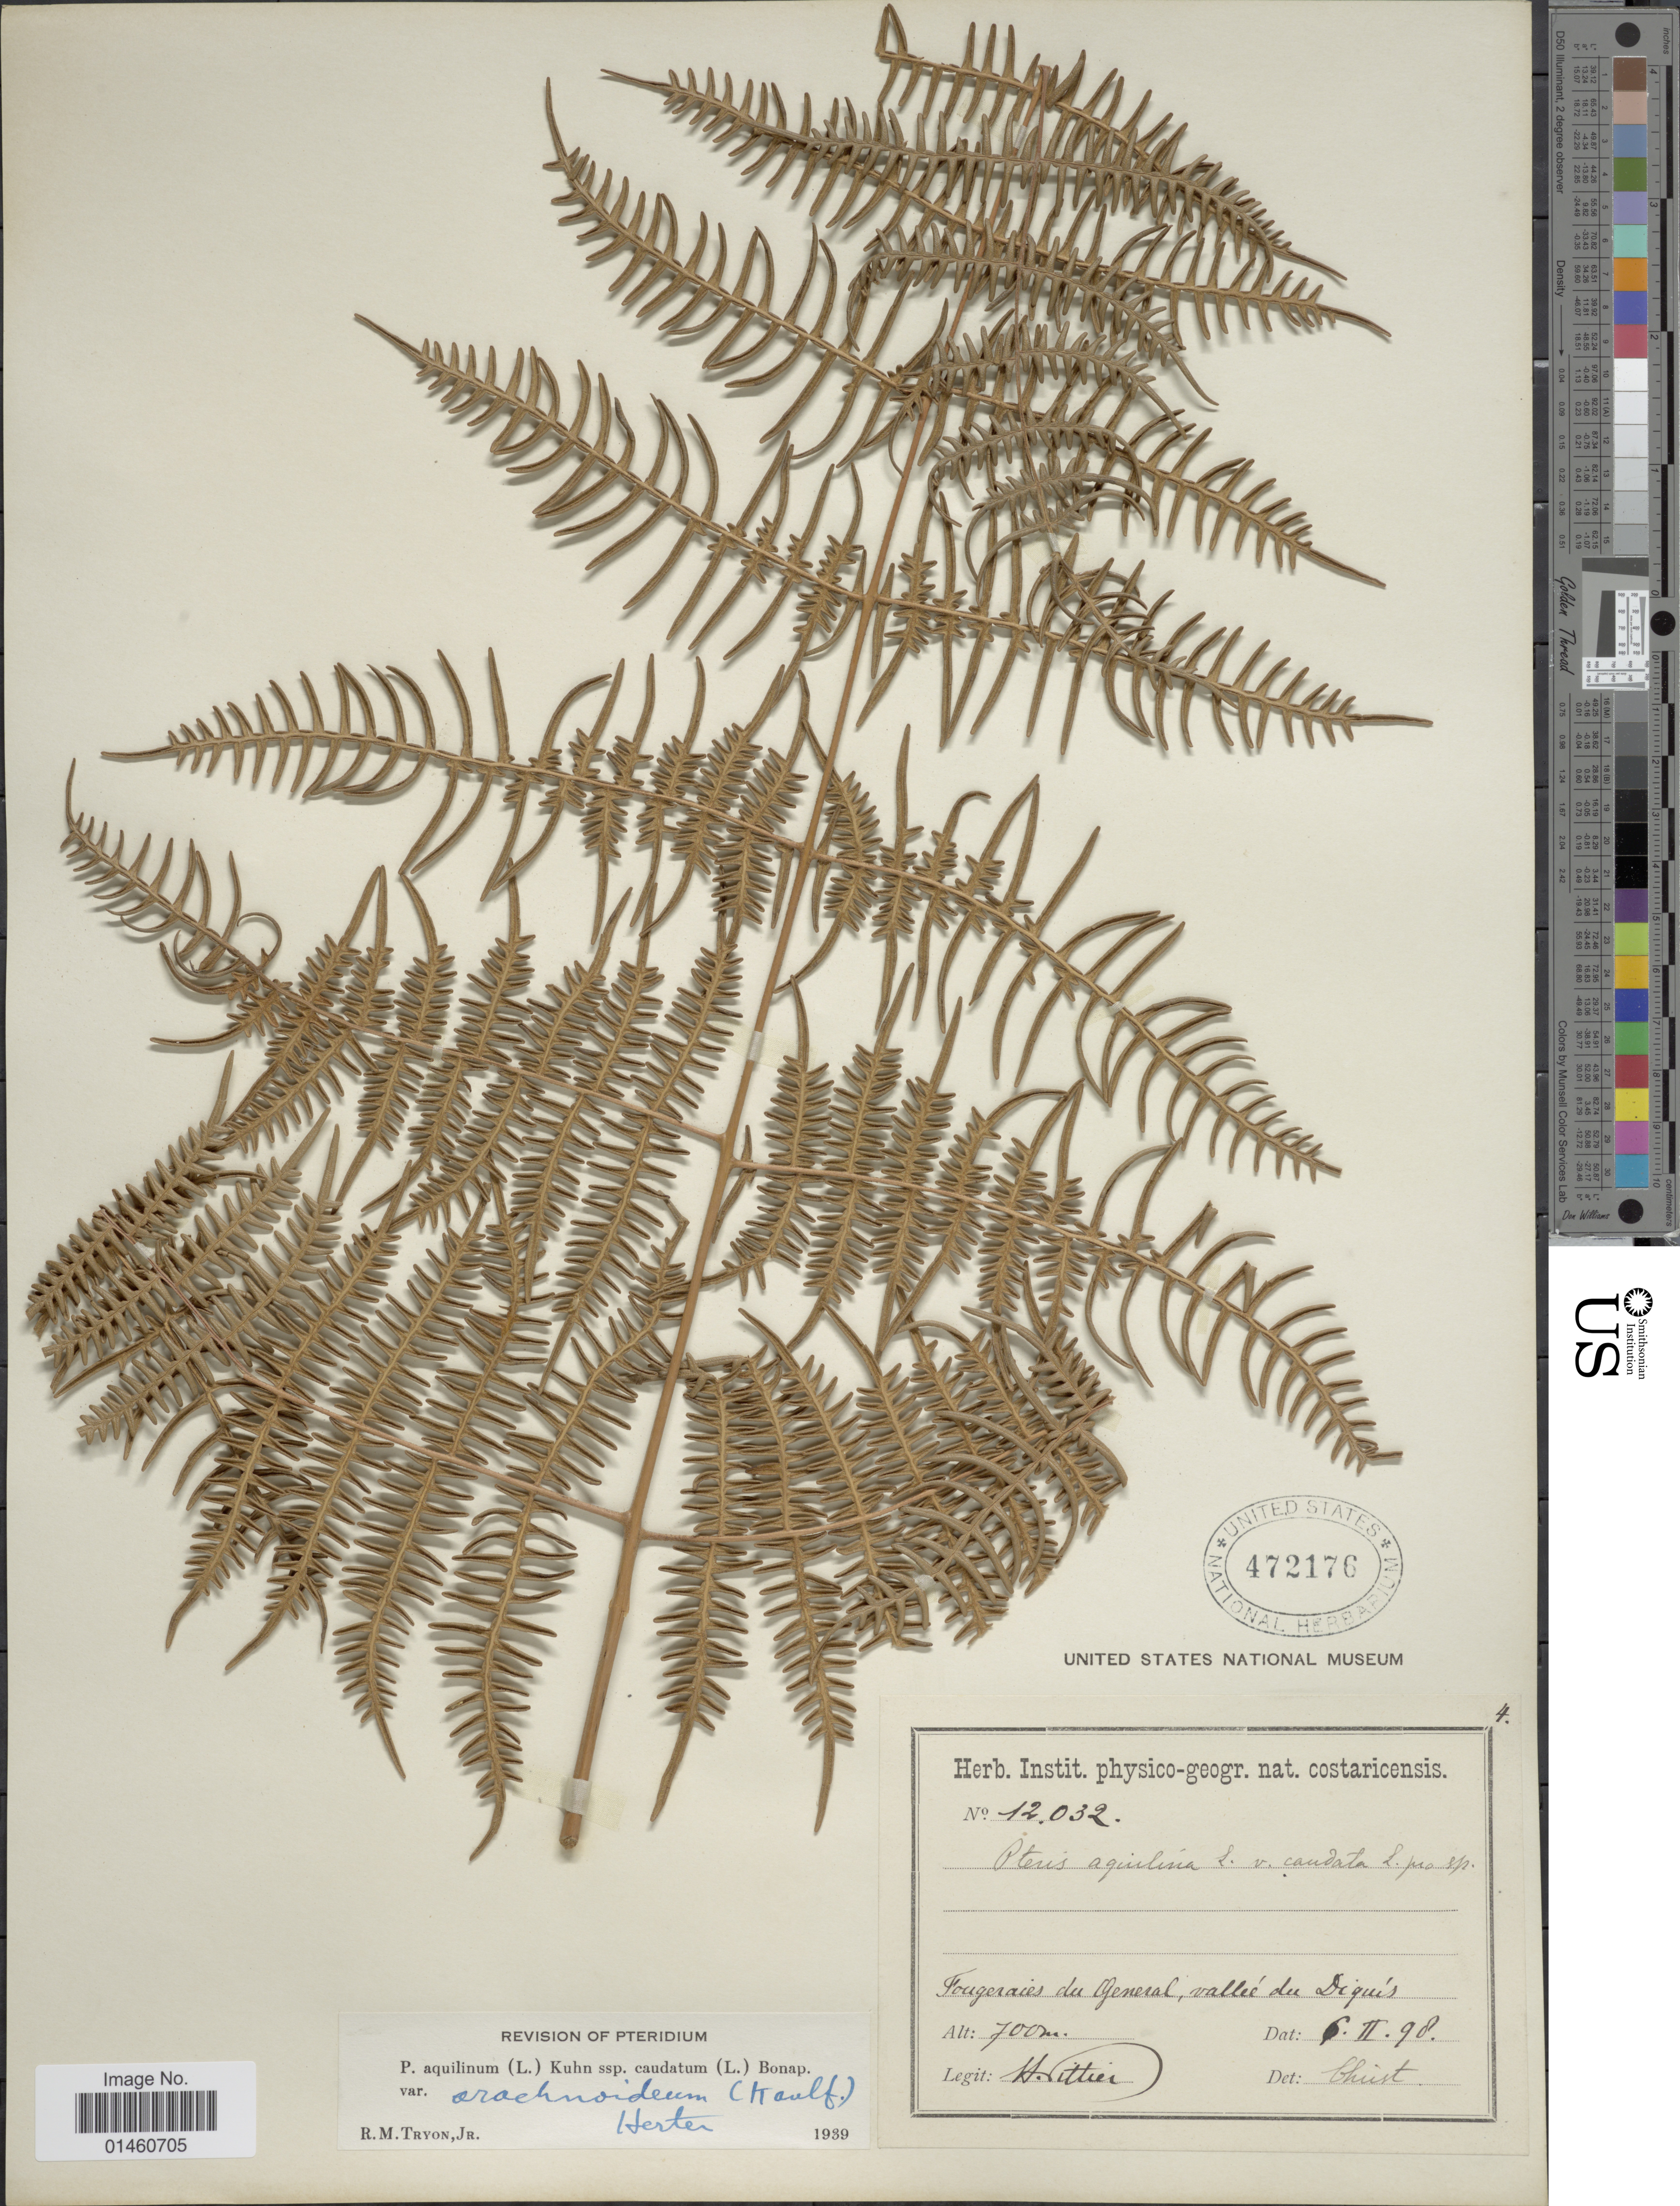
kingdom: Plantae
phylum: Tracheophyta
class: Polypodiopsida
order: Polypodiales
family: Dennstaedtiaceae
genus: Pteridium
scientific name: Pteridium aquilinum var. arachnoideum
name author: (Kaulf.) Herter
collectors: H. F. Pittier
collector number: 12032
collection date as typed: Transcribed d/m/y: 6/2/98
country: Costa Rica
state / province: Puntarenas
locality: Fougeraies du General, valleé du Diguís.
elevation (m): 700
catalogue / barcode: US 472176